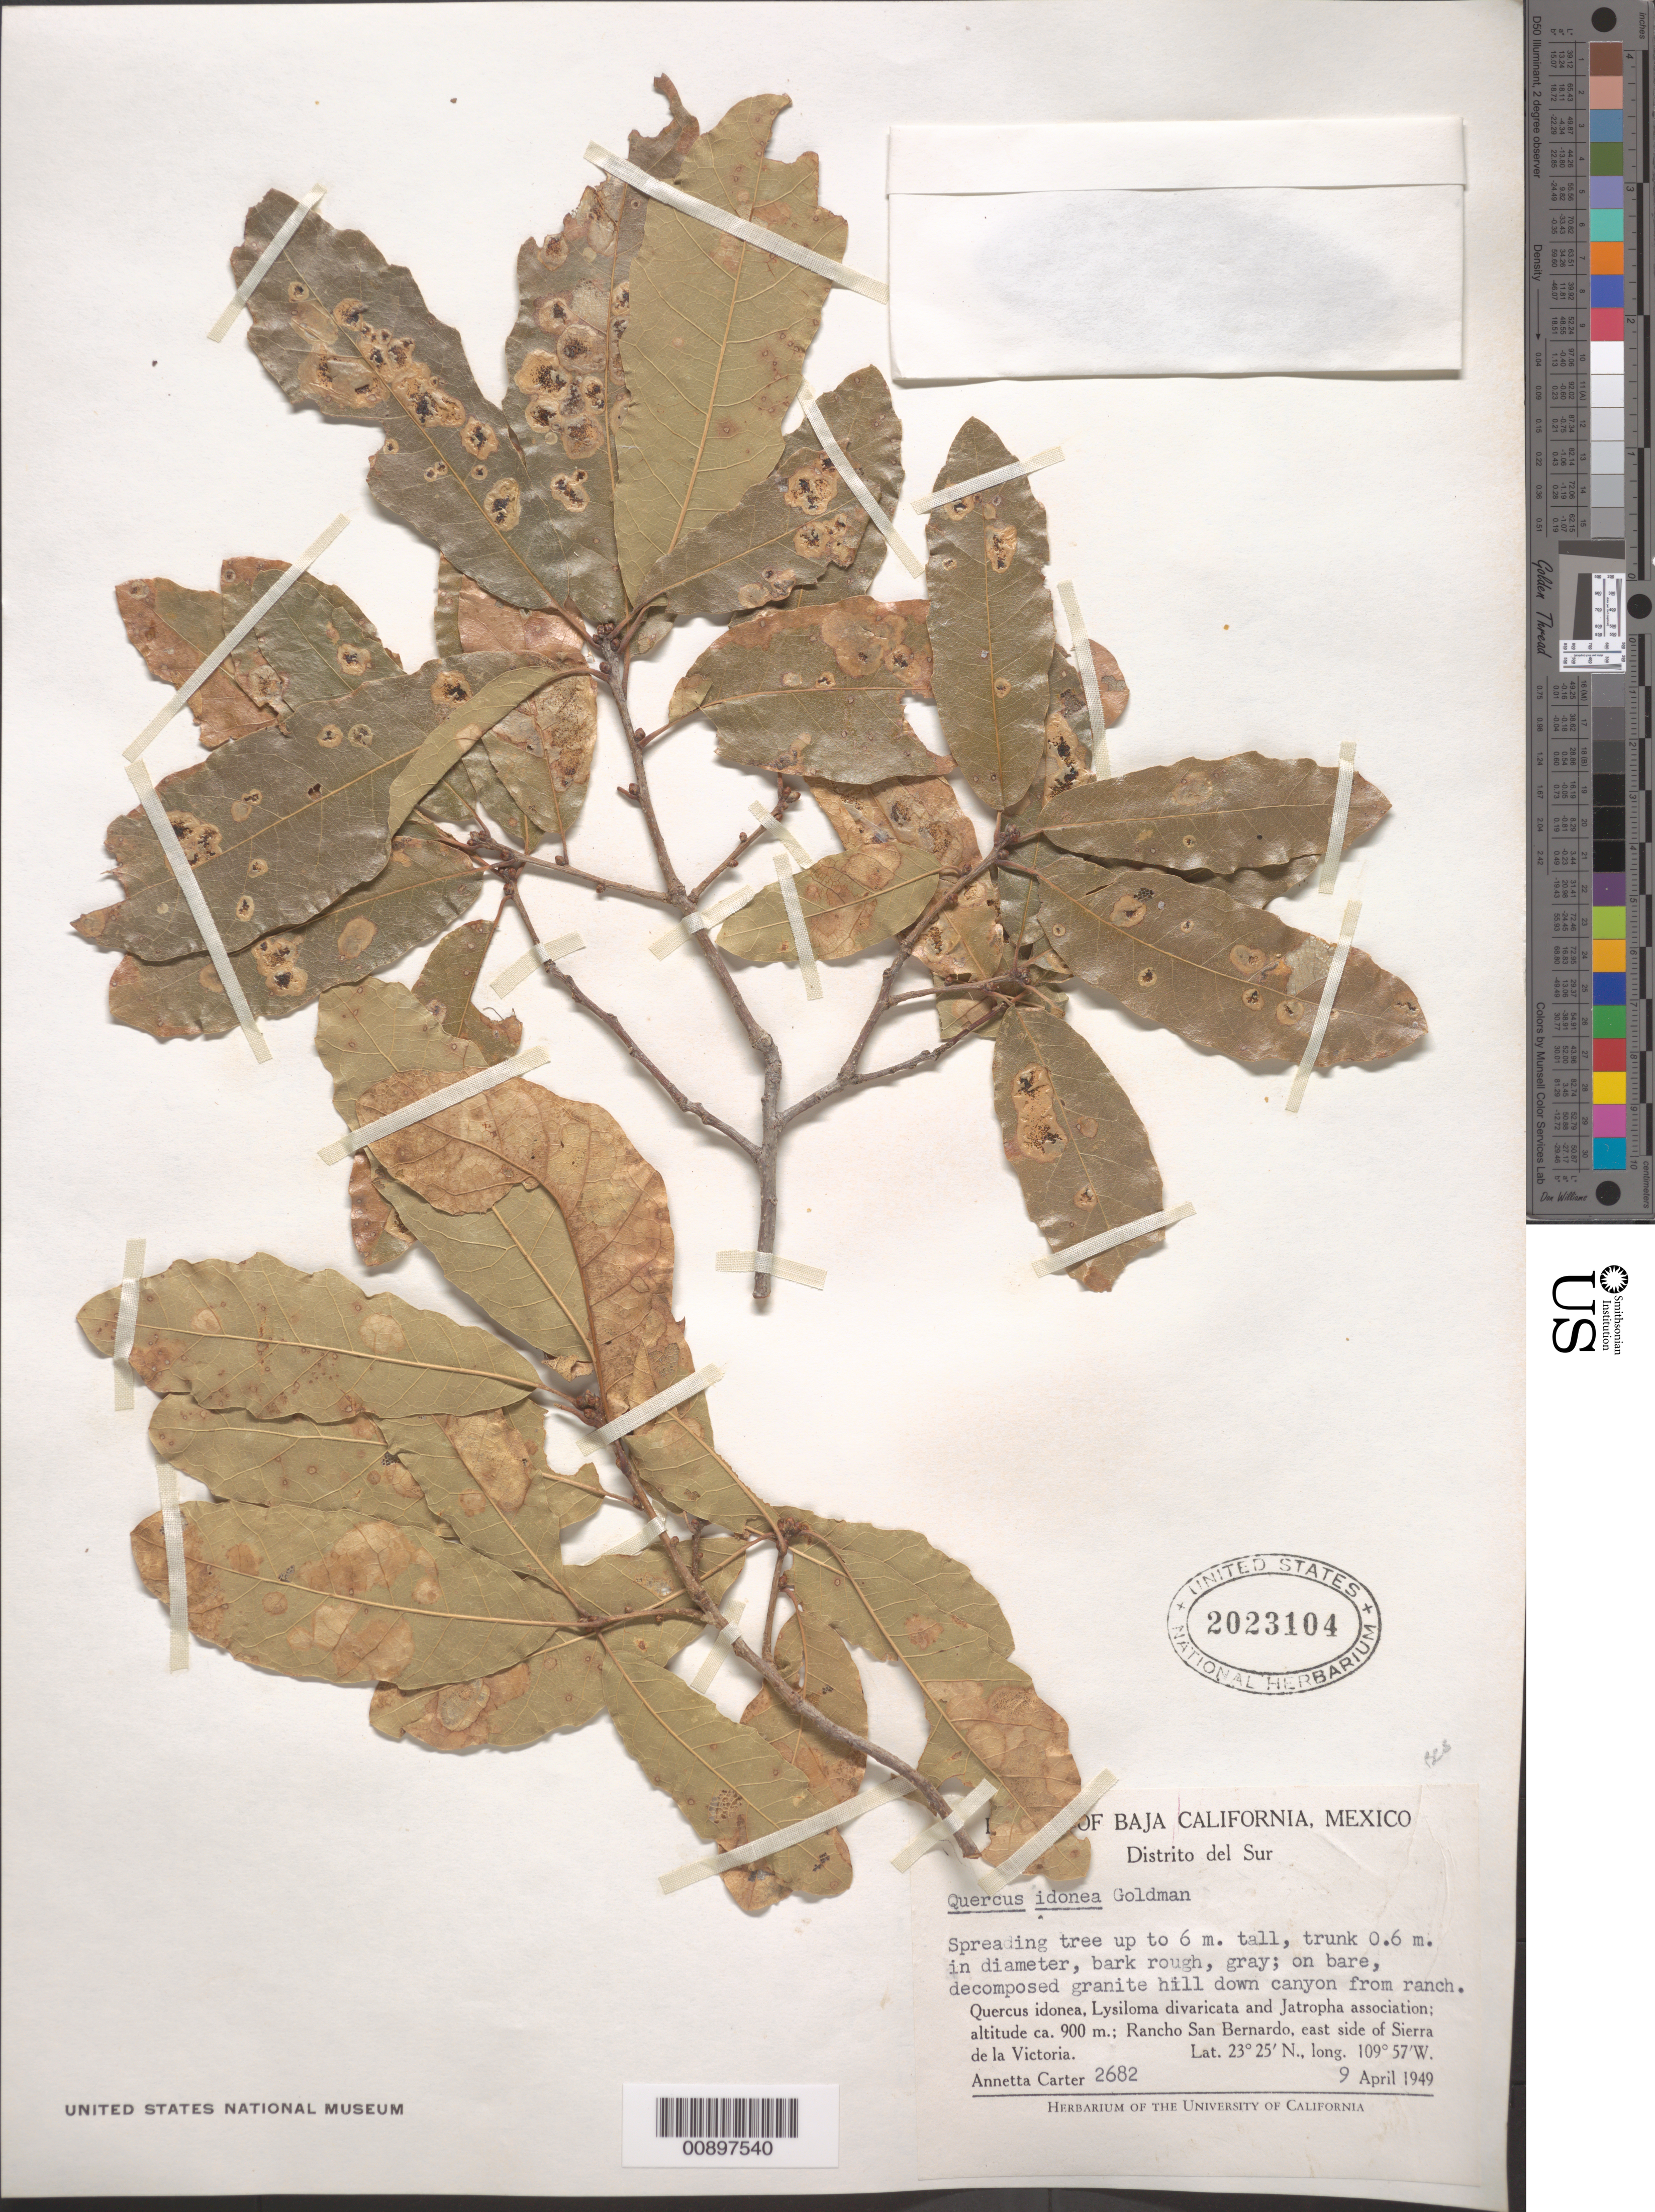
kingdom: Plantae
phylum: Tracheophyta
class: Magnoliopsida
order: Fagales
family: Fagaceae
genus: Quercus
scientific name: Quercus idonea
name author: Goldman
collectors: A. M. Carter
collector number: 2682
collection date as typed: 09 Apr 1949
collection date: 1949-04-09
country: Mexico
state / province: Baja California Sur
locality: Decomposed granite hill down canyon from Rancho San Bernardo, east side of Sierra de la Victoria. Baja California Distrito del Sur.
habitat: On bare, decomposed granite hill down canyon. Quercus idonea, Lysiloma divaricata and Jatropha association.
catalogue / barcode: US 2023104